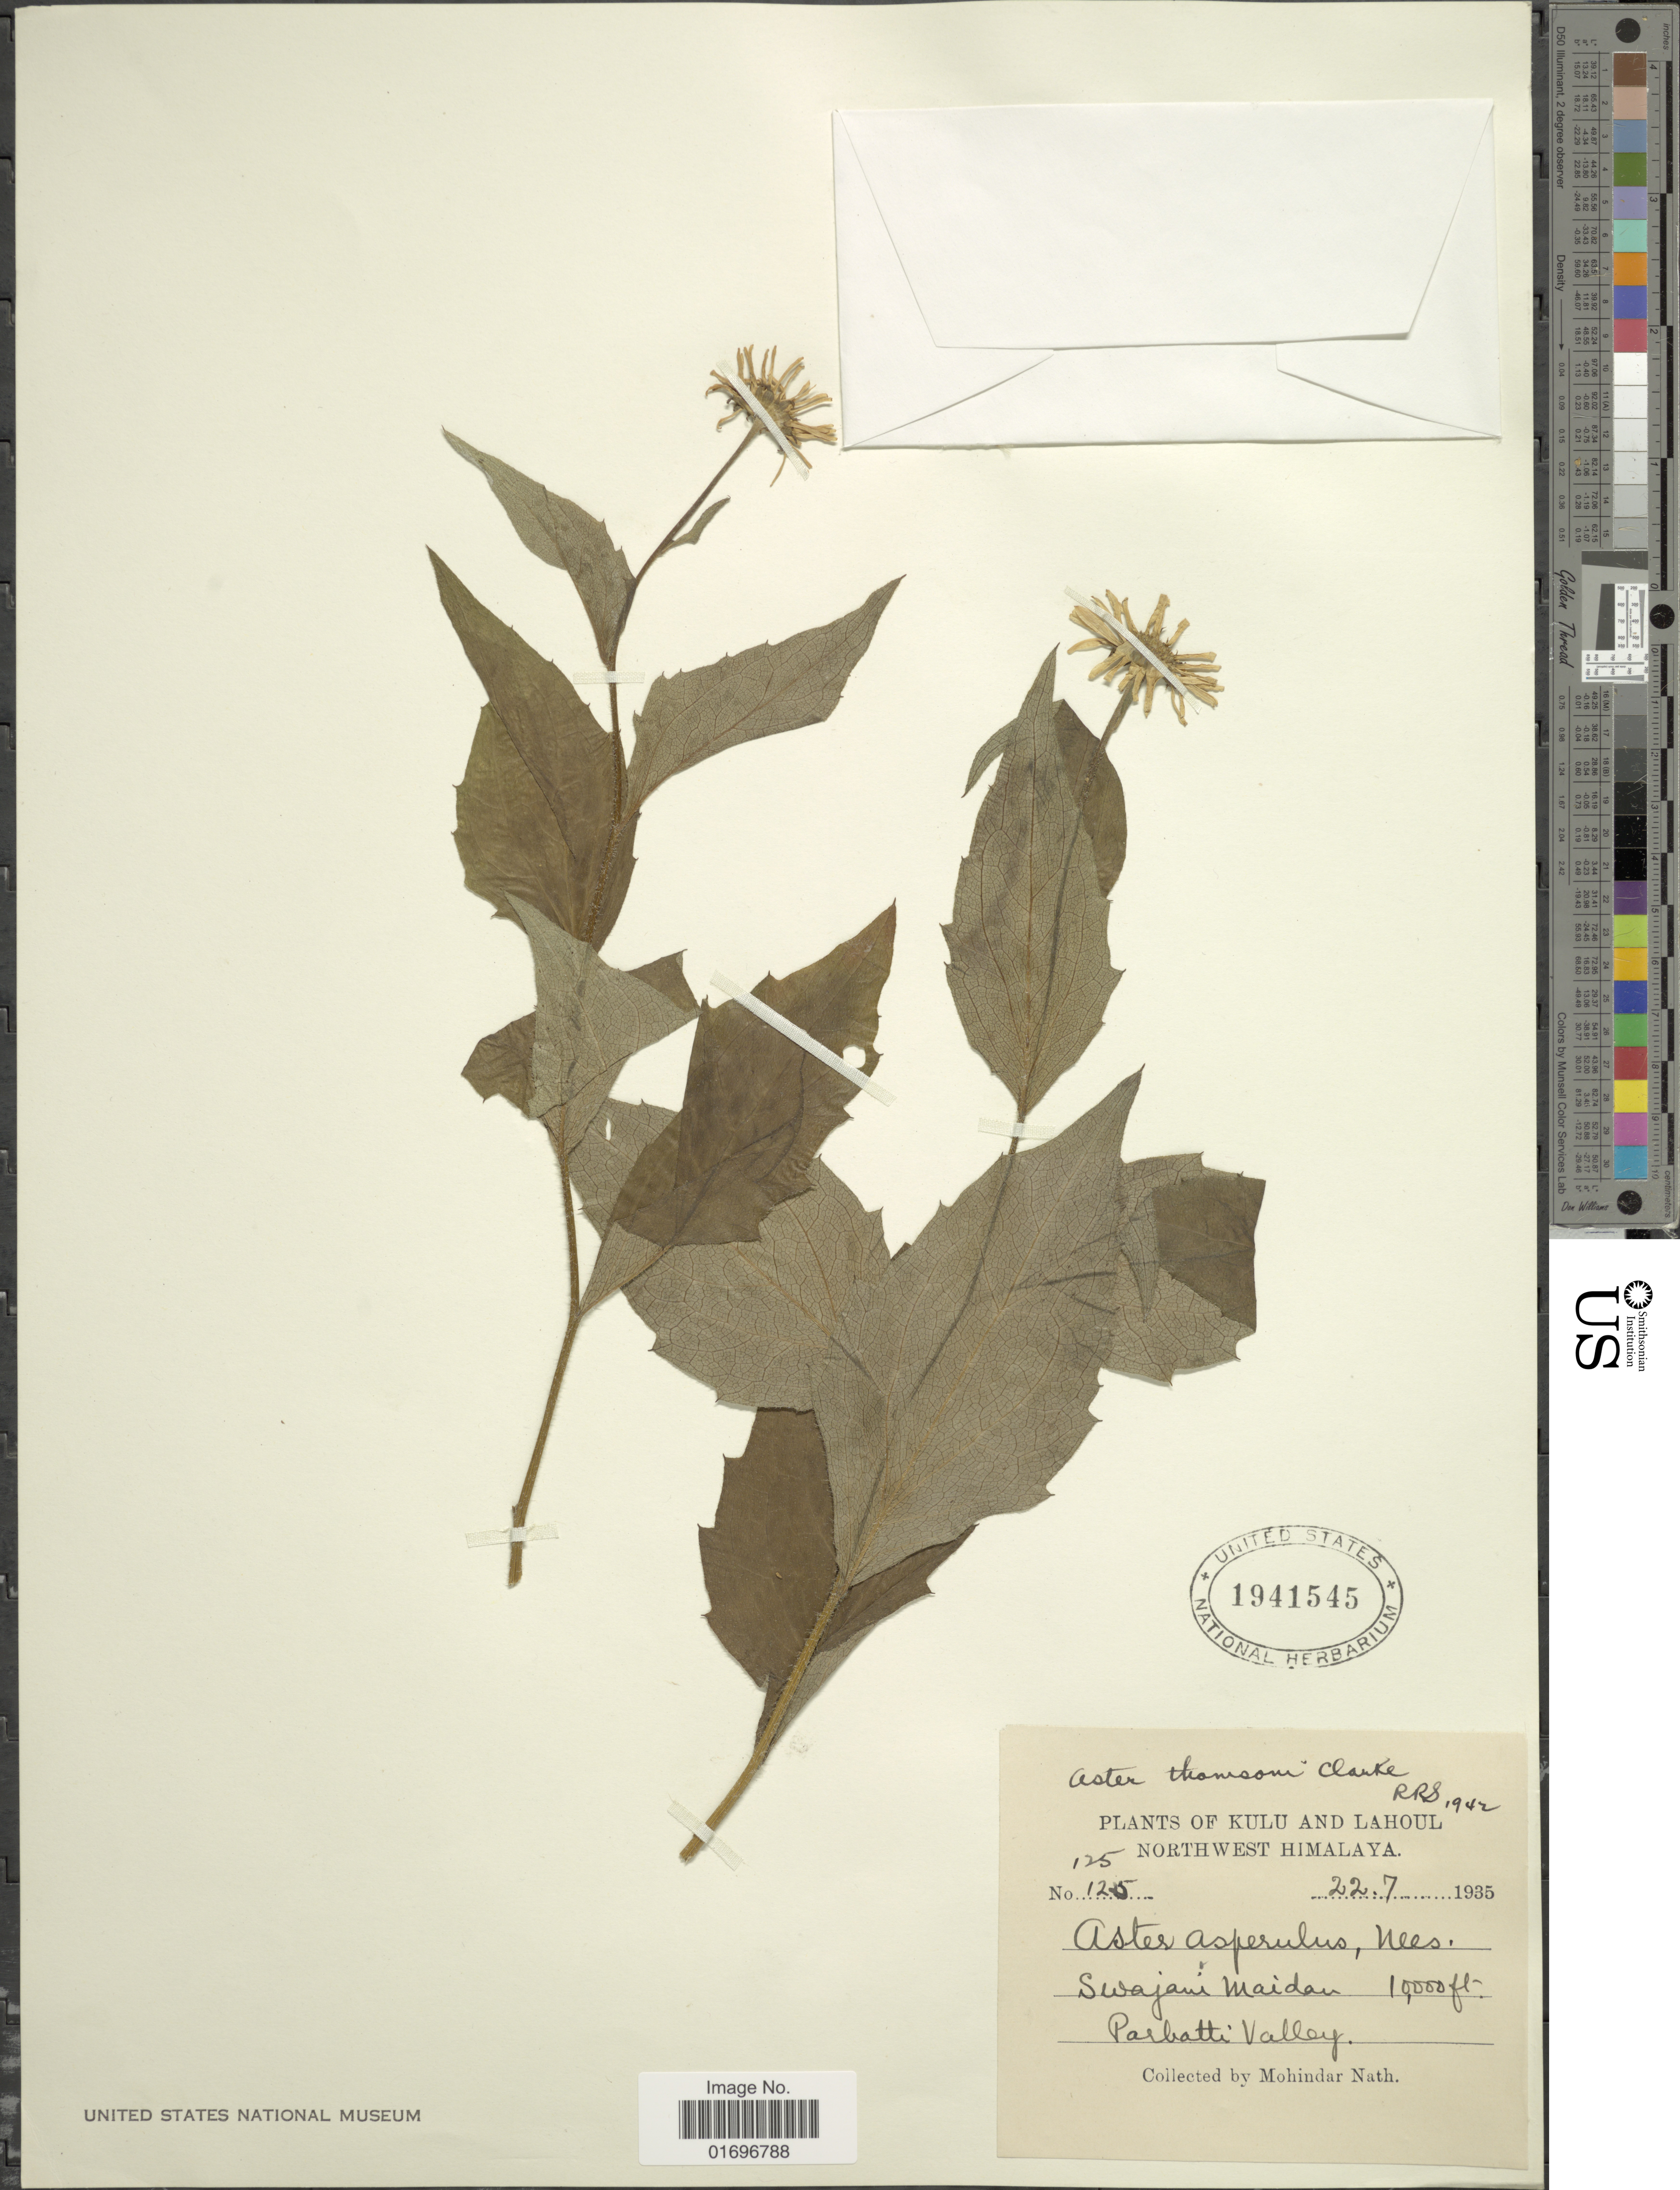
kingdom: Plantae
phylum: Tracheophyta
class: Magnoliopsida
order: Asterales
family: Asteraceae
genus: Aster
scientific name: Aster thomsonii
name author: C.B. Clarke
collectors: M. Nath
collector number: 125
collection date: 1935-07-22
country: India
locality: Kulu and Lahoul. Northwest Himalaya. Swajani Maidan. Parbatti Valley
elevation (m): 3048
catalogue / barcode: US 1941545